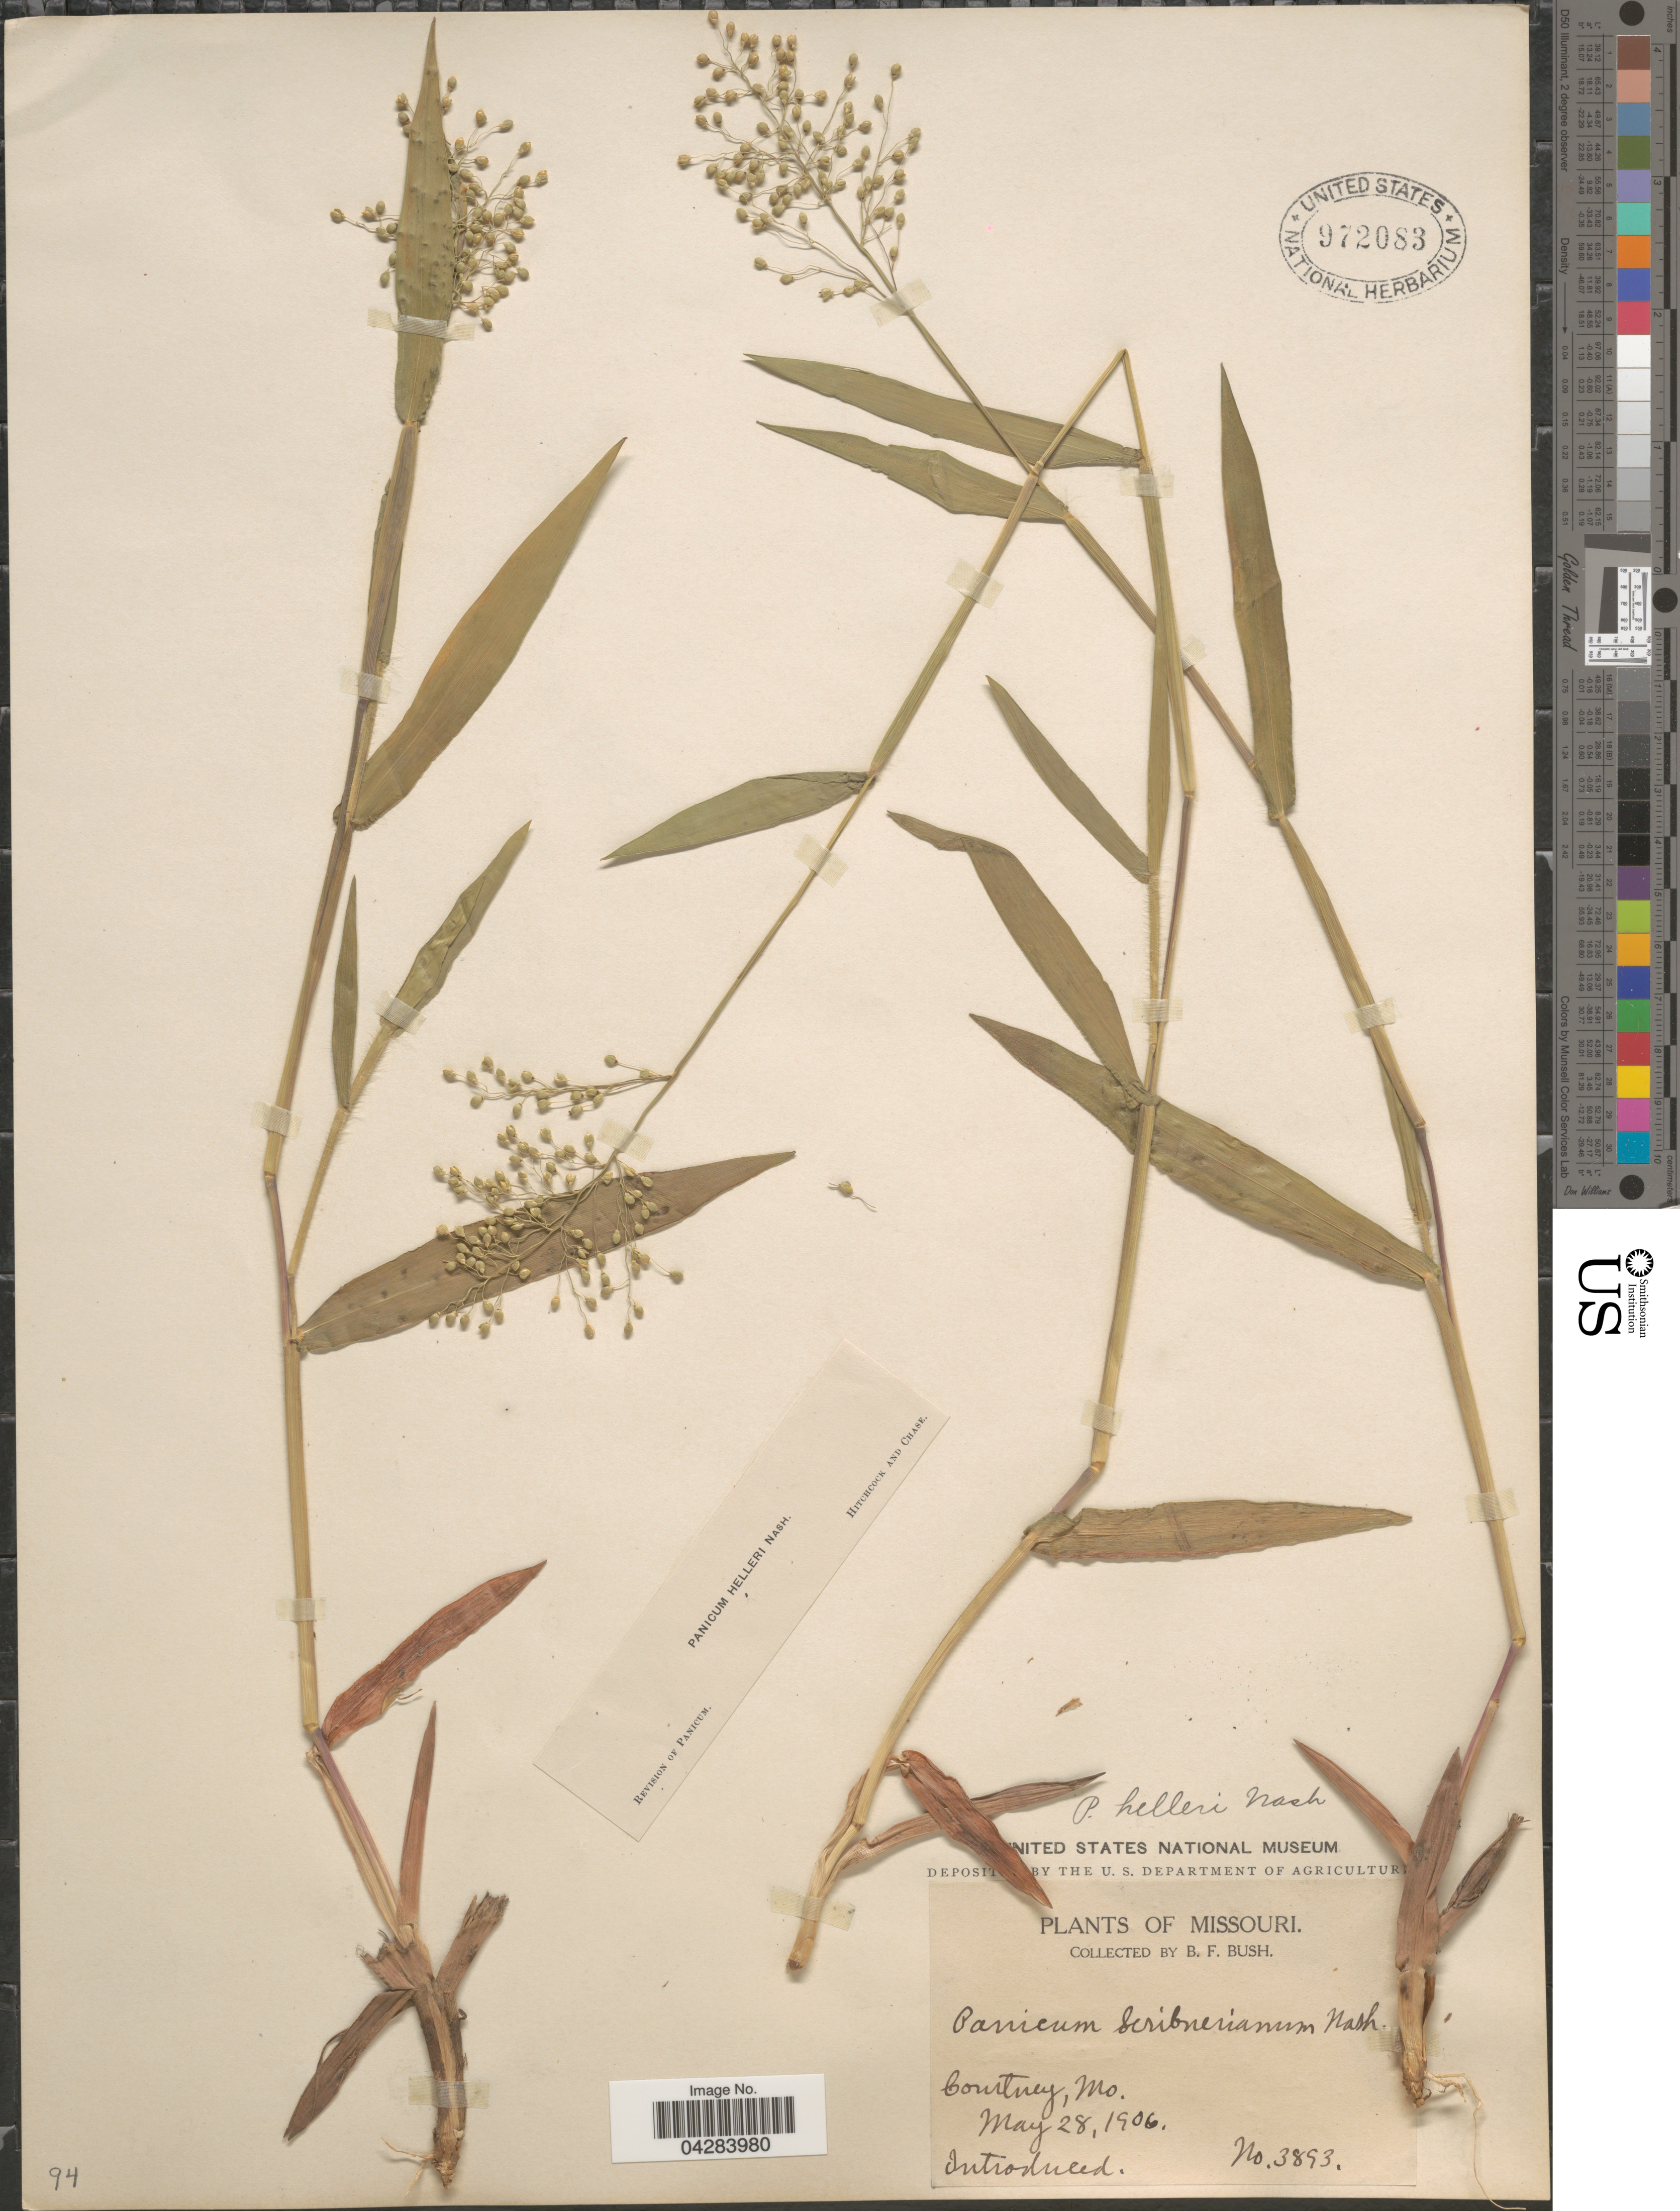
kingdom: Plantae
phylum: Tracheophyta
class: Liliopsida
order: Poales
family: Poaceae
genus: Dichanthelium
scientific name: Dichanthelium oligosanthes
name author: (Schult.) Gould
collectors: B. F. Bush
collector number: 3893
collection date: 1906-05-28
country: United States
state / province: Missouri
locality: Courtney.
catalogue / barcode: US 972083